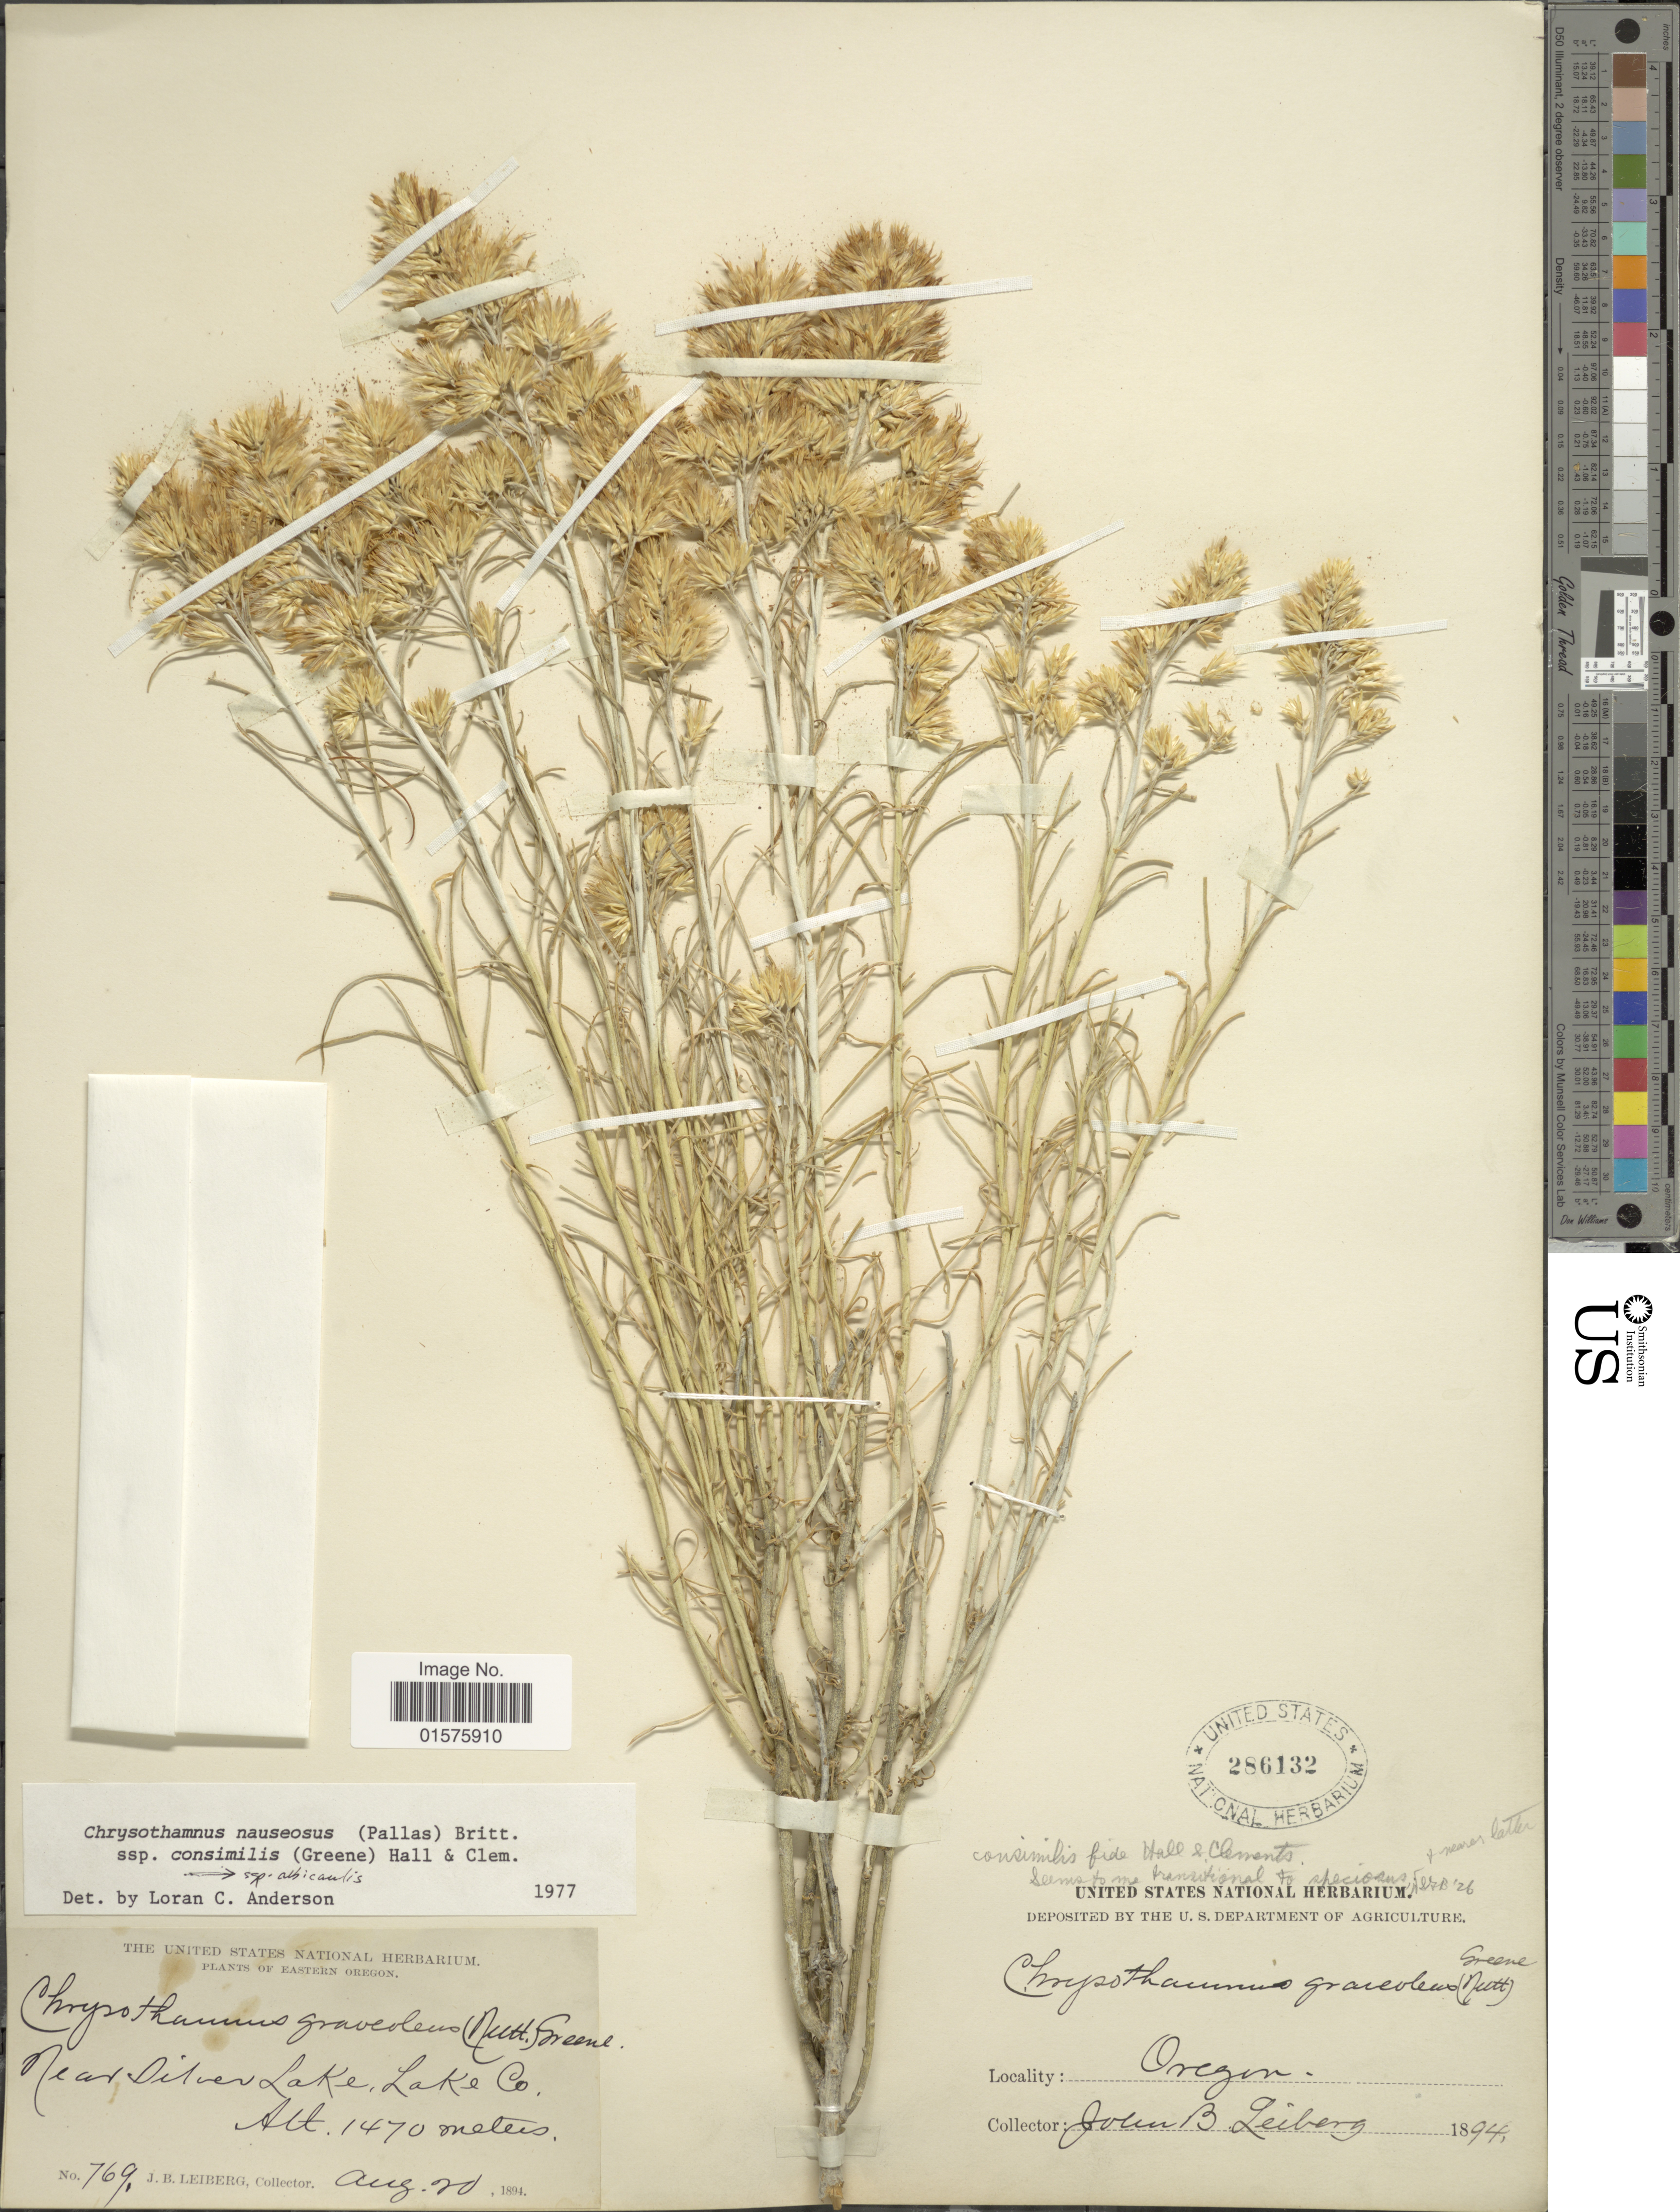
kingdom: Plantae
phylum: Tracheophyta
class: Magnoliopsida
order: Asterales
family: Asteraceae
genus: Ericameria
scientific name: Ericameria nauseosa var. oreophila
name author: (A. Nelson) G.L. Nesom & G.I. Baird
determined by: Urbatsch, Lowell E., Curator (LSU), Louisiana State University (UNITED STATES)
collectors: J. B. Leiberg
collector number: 769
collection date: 1894-08-20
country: United States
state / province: Oregon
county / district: Lake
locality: Near Dilver Lake, Lake Co.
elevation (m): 1470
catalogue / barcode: US 286132